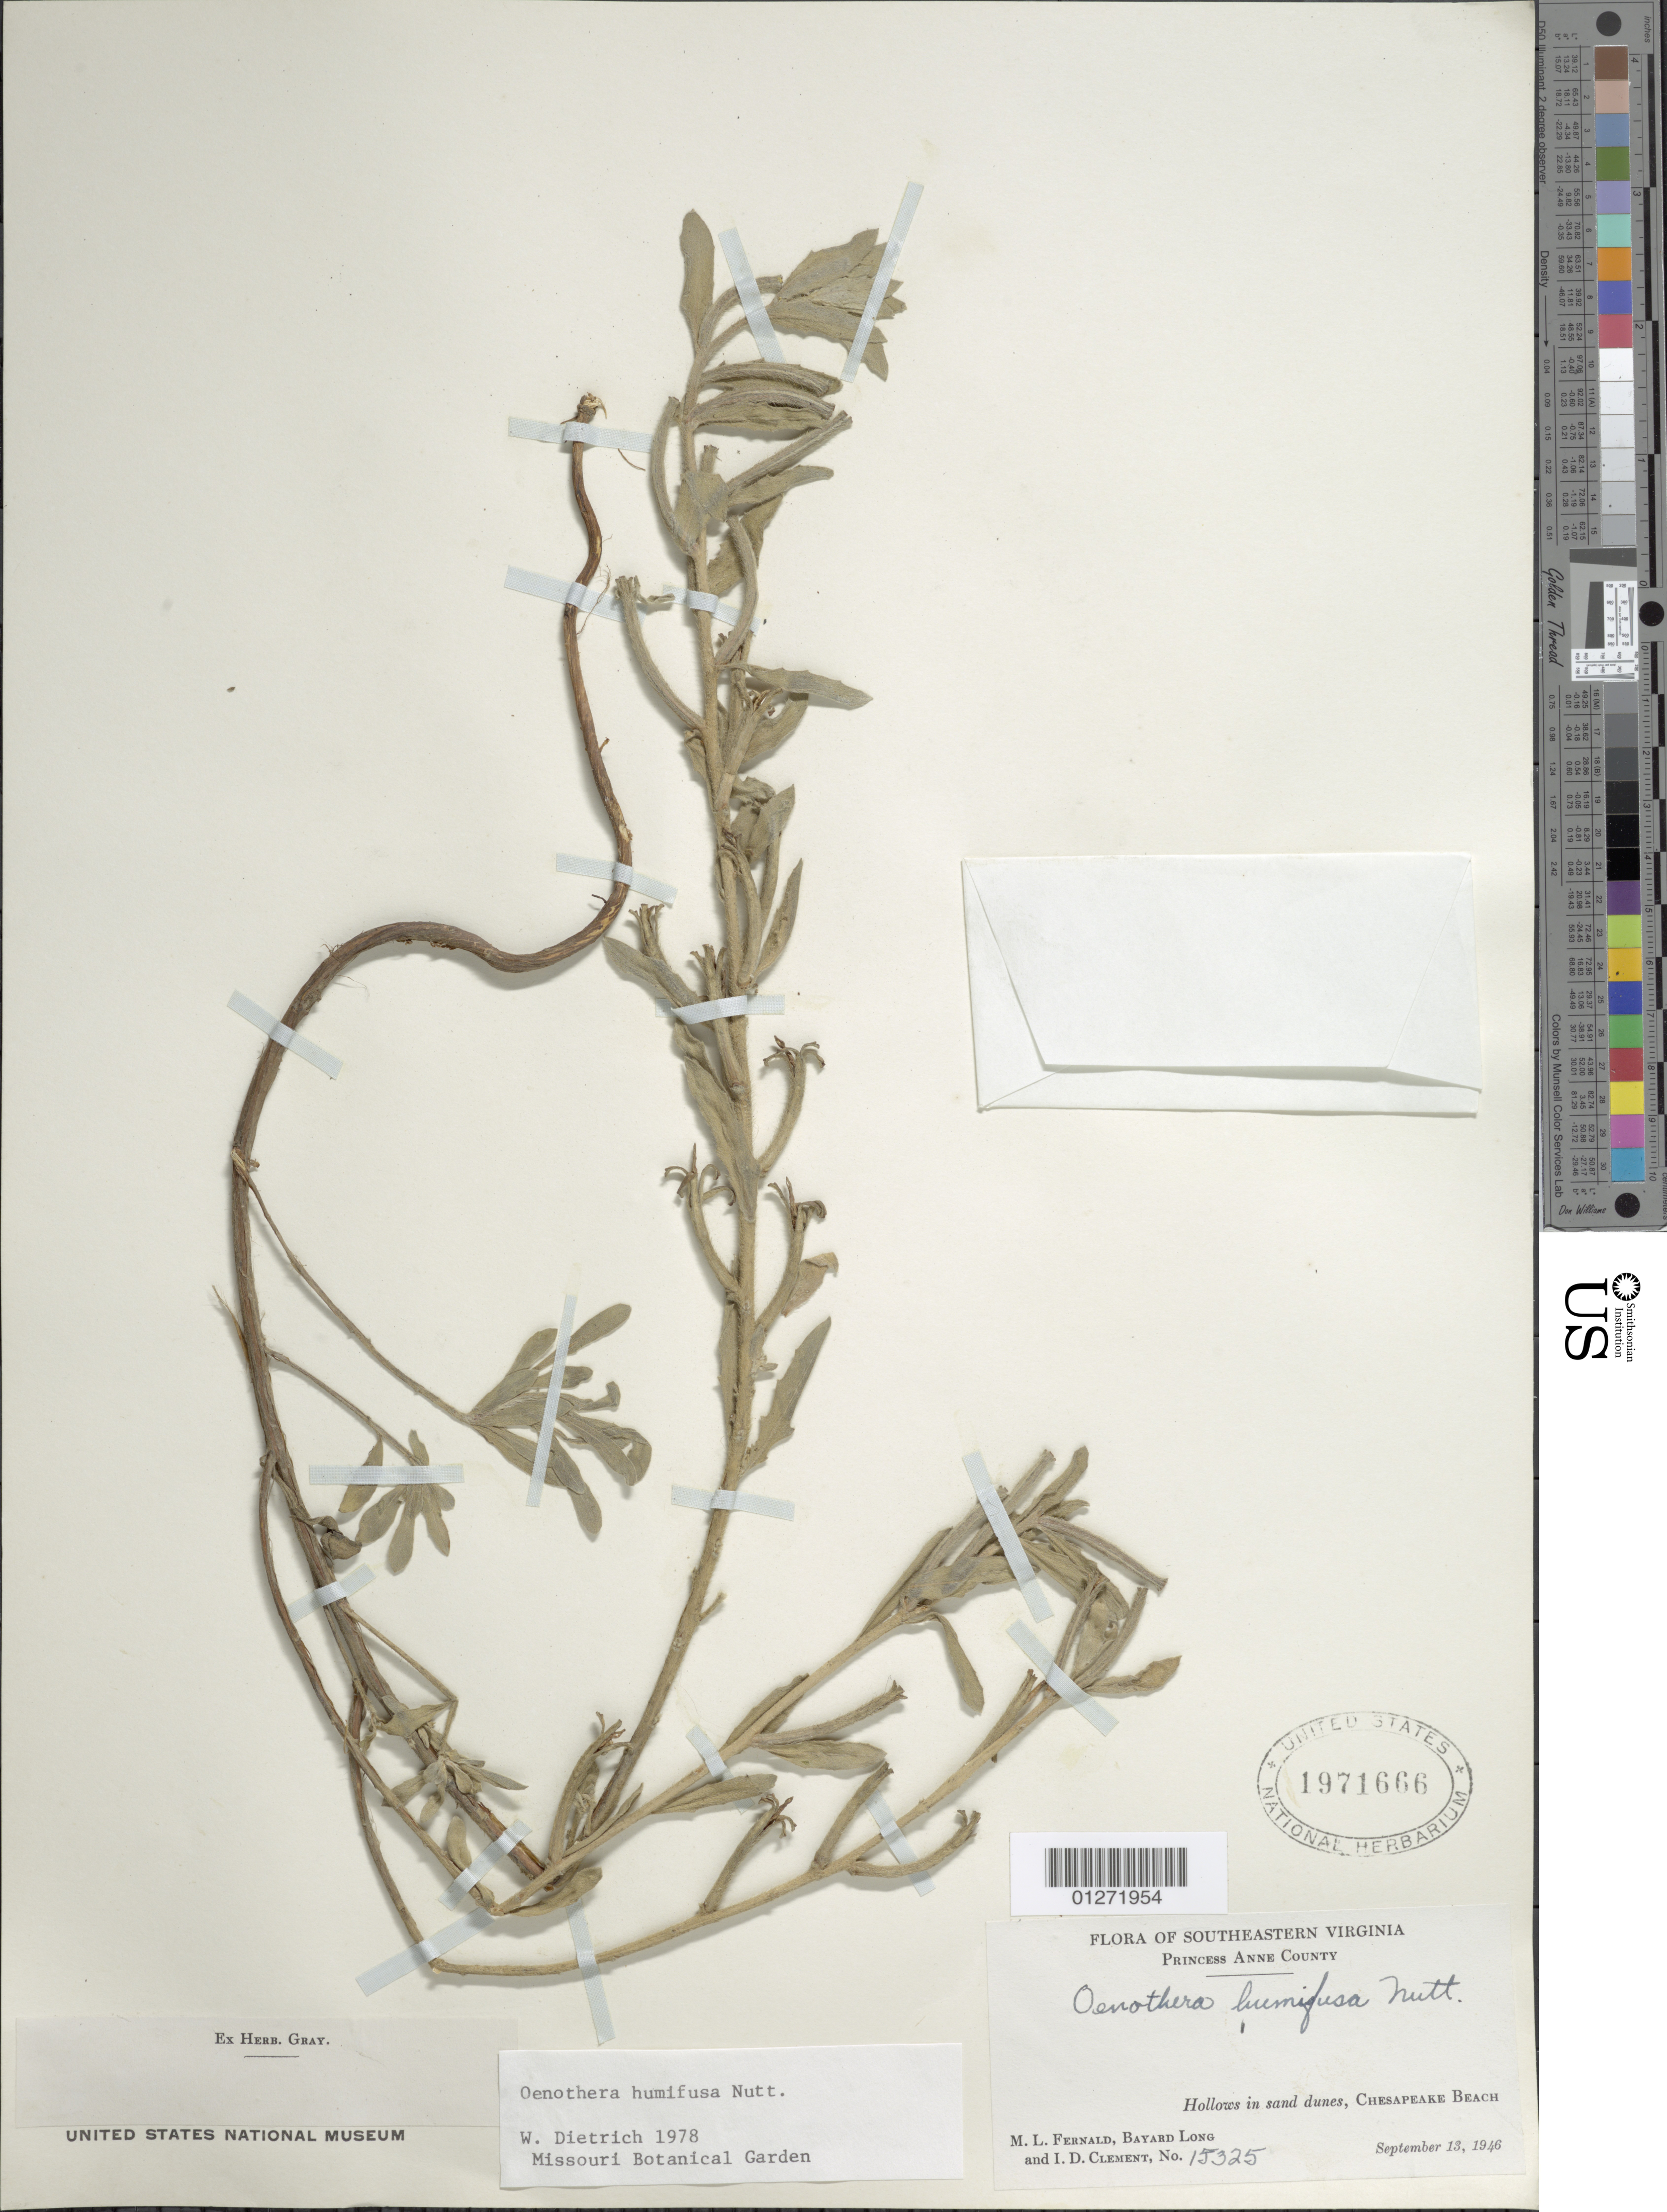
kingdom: Plantae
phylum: Tracheophyta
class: Magnoliopsida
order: Myrtales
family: Onagraceae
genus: Oenothera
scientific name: Oenothera humifusa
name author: Nutt.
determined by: Dietrich, W.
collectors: M. L. Fernald, B. H. Long & I. Clement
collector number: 15325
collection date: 1946-09-13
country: United States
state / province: Virginia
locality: Hollows in sand dunes, Chesapeake Beach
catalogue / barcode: US 1971666